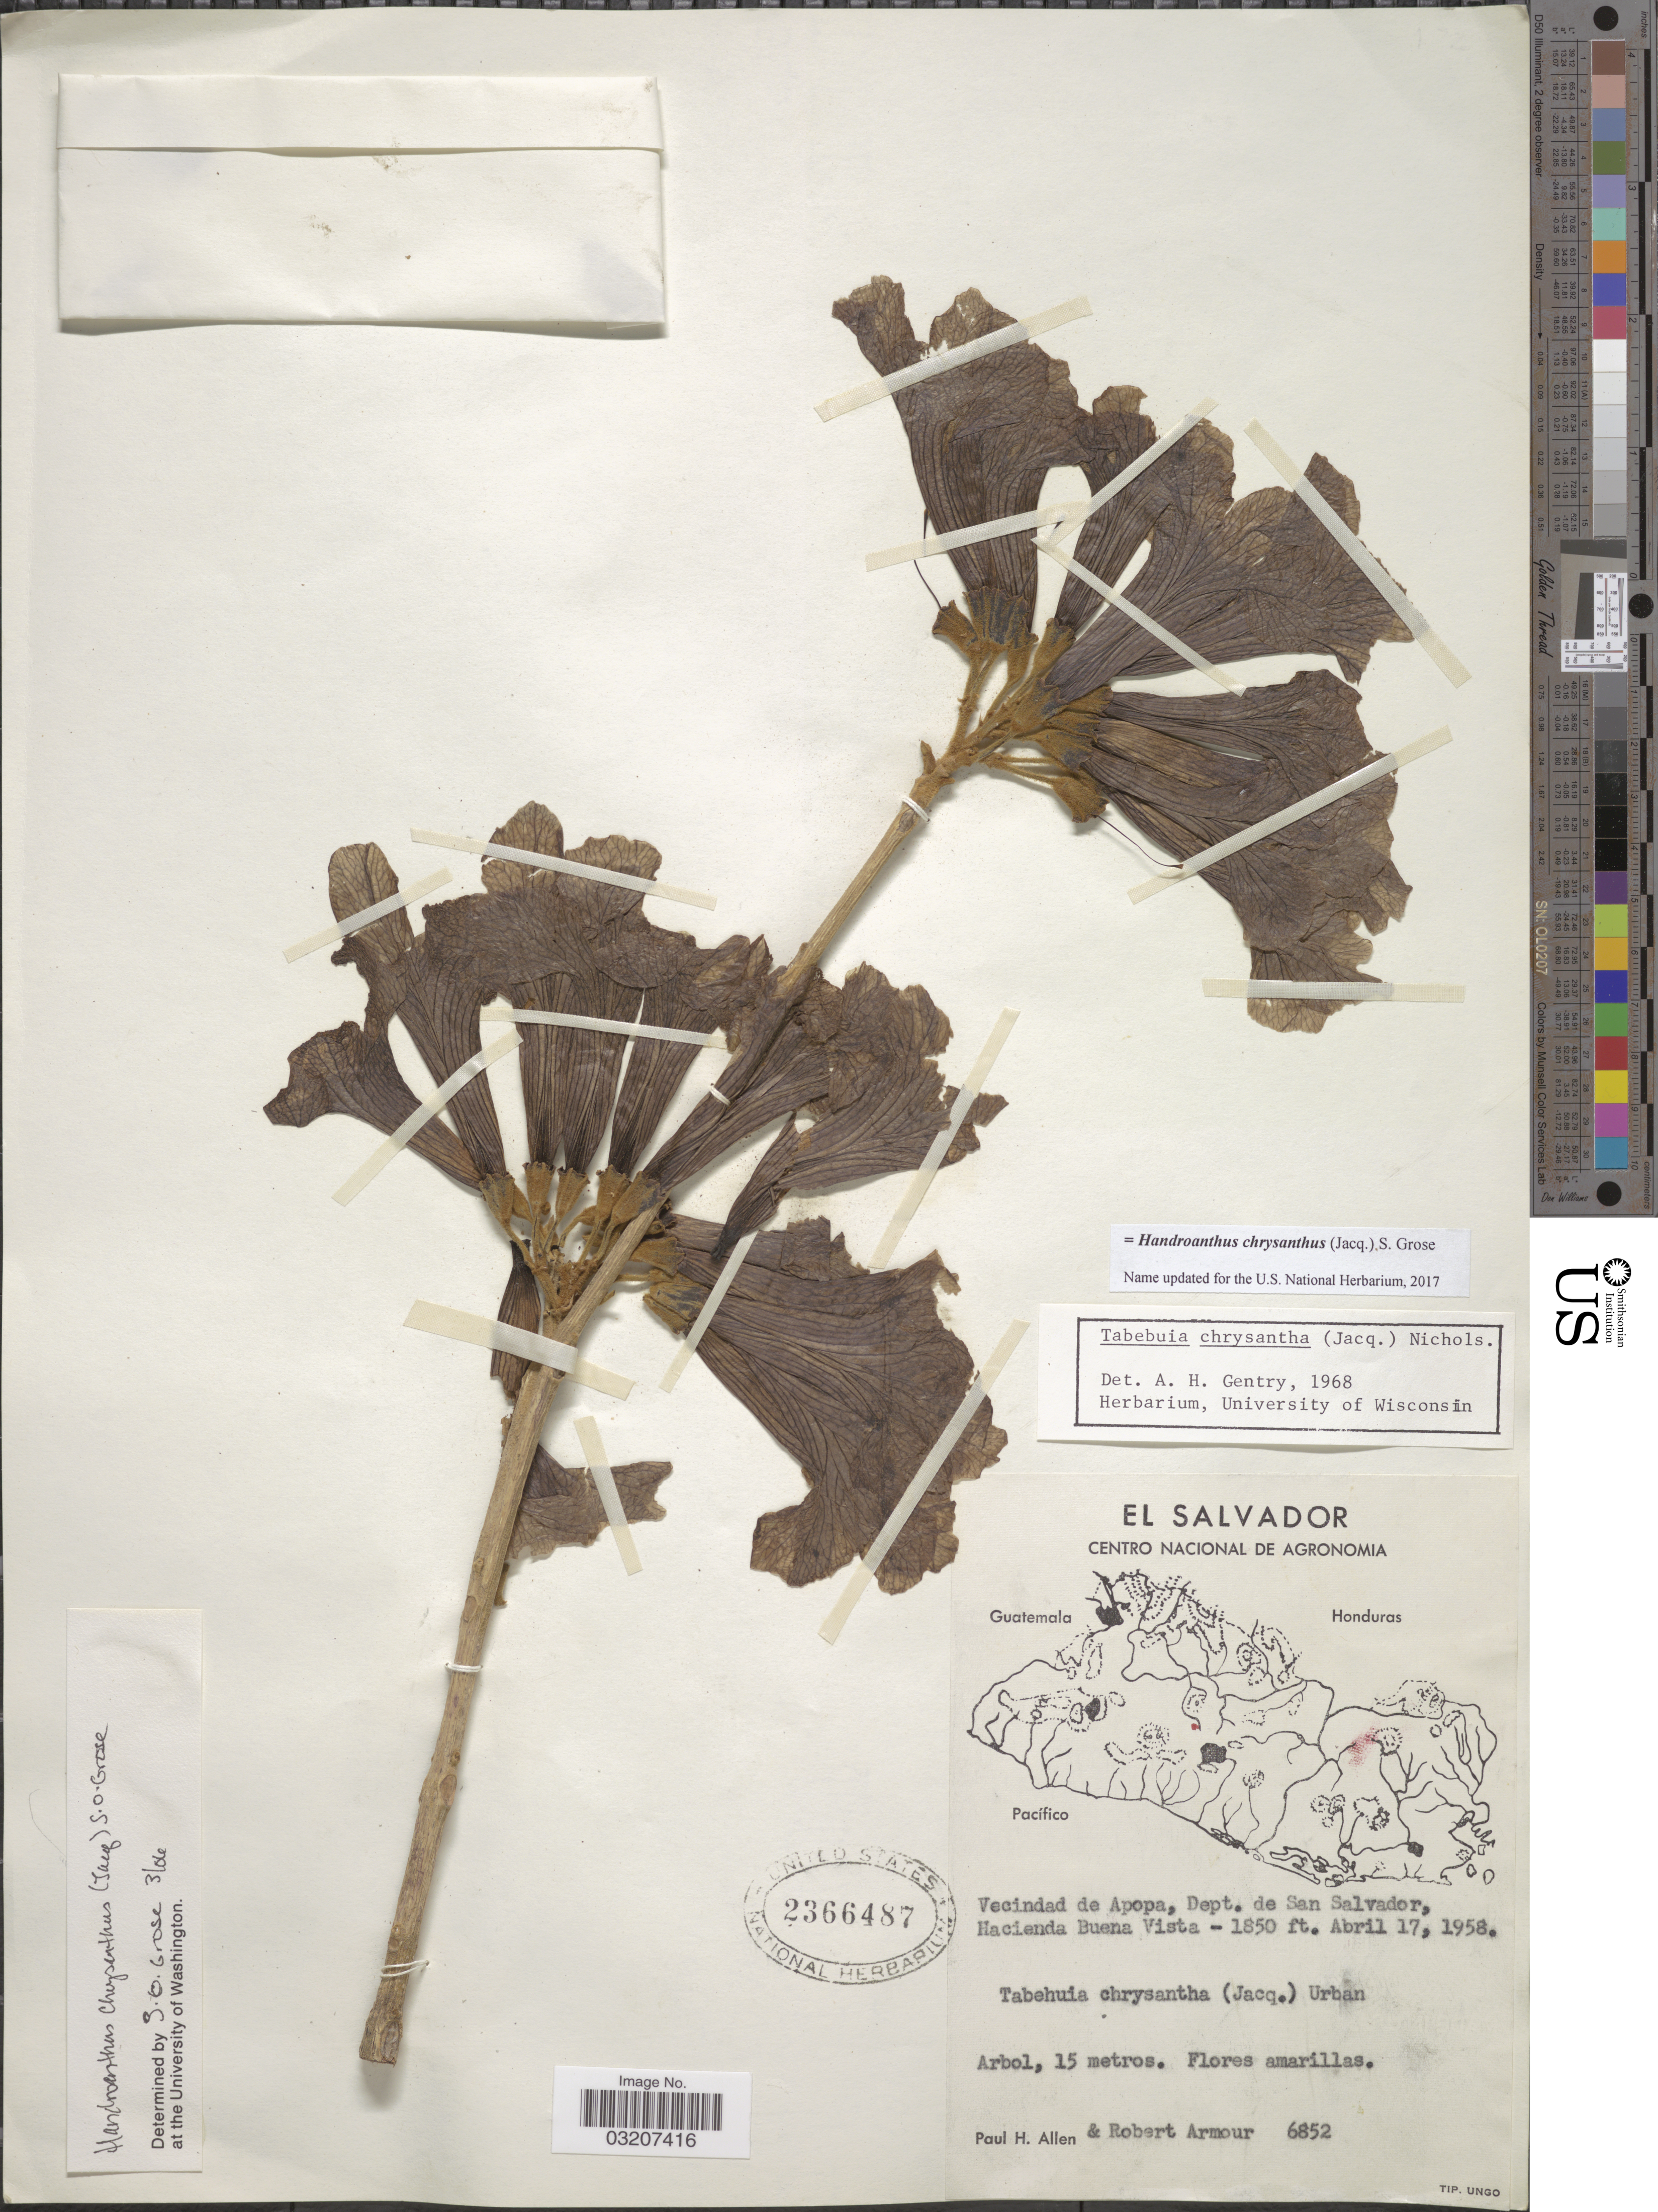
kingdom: Plantae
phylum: Tracheophyta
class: Magnoliopsida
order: Lamiales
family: Bignoniaceae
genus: Handroanthus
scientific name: Handroanthus chrysanthus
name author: (Jacq.) S.O. Grose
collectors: P. H. Allen & R. Armour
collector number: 6852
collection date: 1958-04-17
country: El Salvador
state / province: San Salvador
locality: Vecindad de Apopa, Dept. de San Salvador, Hacienda Buena Vista.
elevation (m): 564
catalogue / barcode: US 2366487